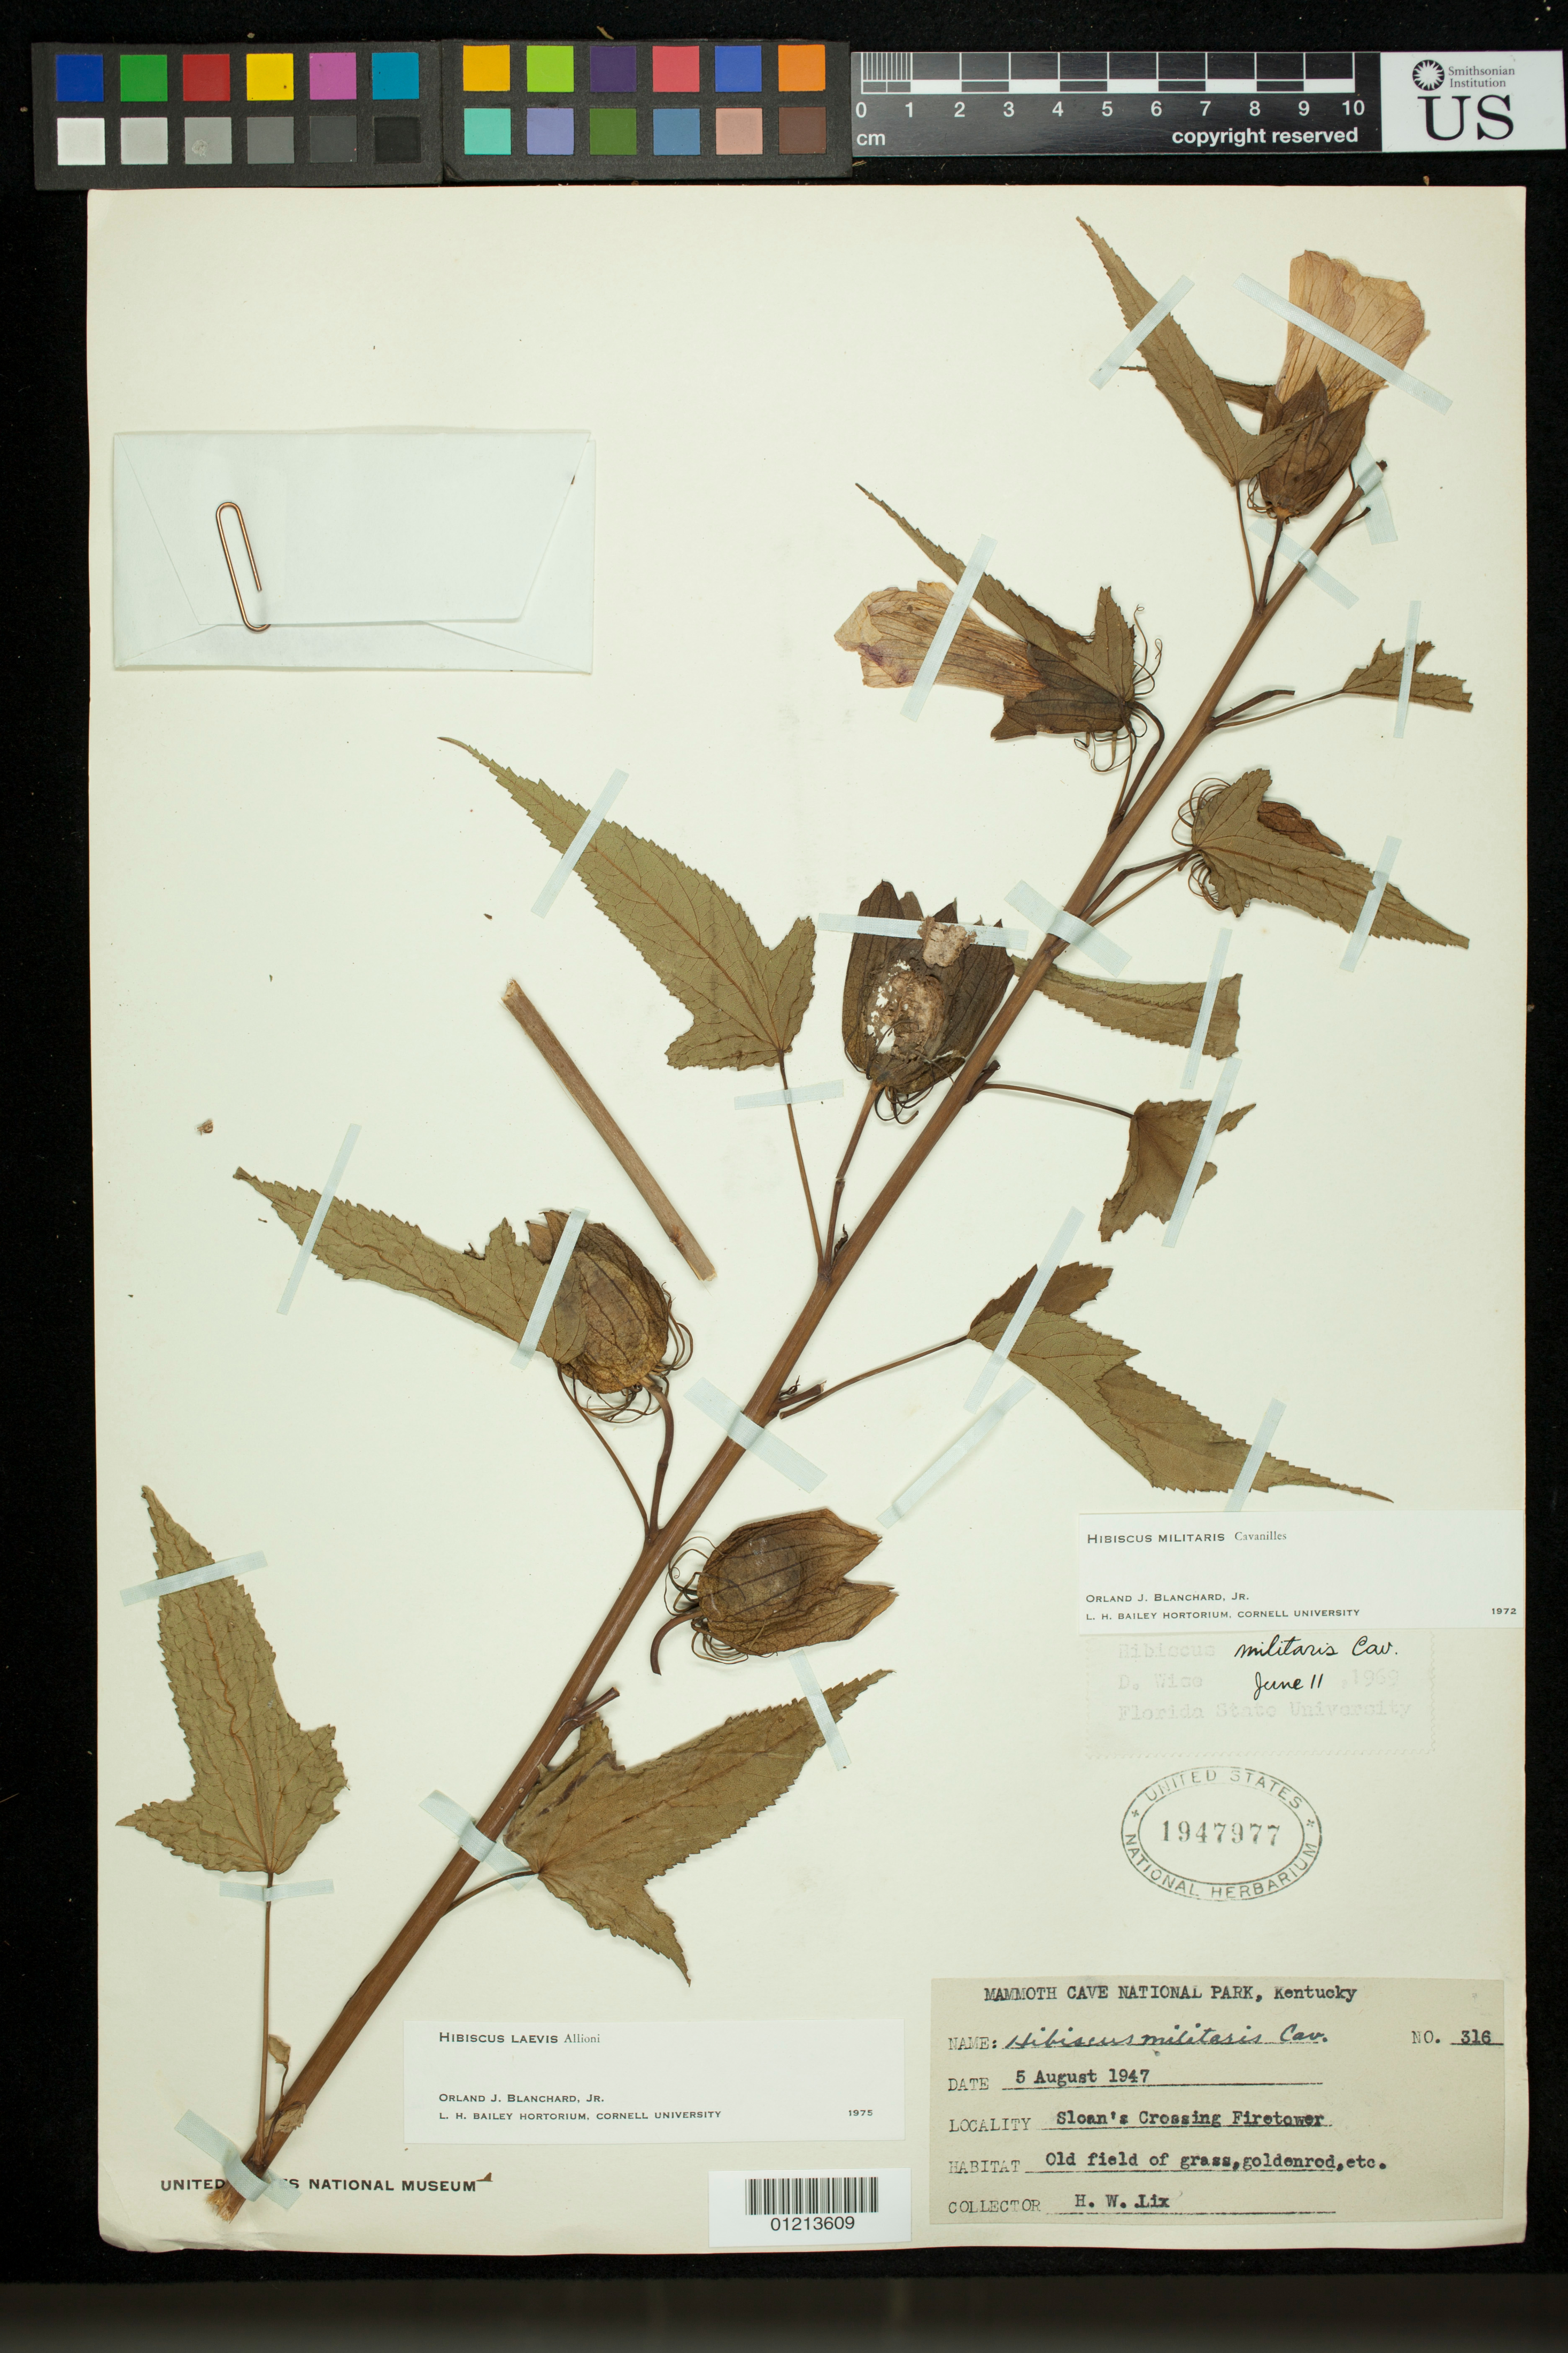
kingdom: Plantae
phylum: Tracheophyta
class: Magnoliopsida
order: Malvales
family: Malvaceae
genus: Hibiscus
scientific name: Hibiscus laevis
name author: All.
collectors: H. W. Lix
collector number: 316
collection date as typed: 08 May 1947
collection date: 1947-05-08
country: United States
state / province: Kentucky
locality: Mammoth Cave National Park, Sloans Crossing Firetower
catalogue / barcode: US 1947977